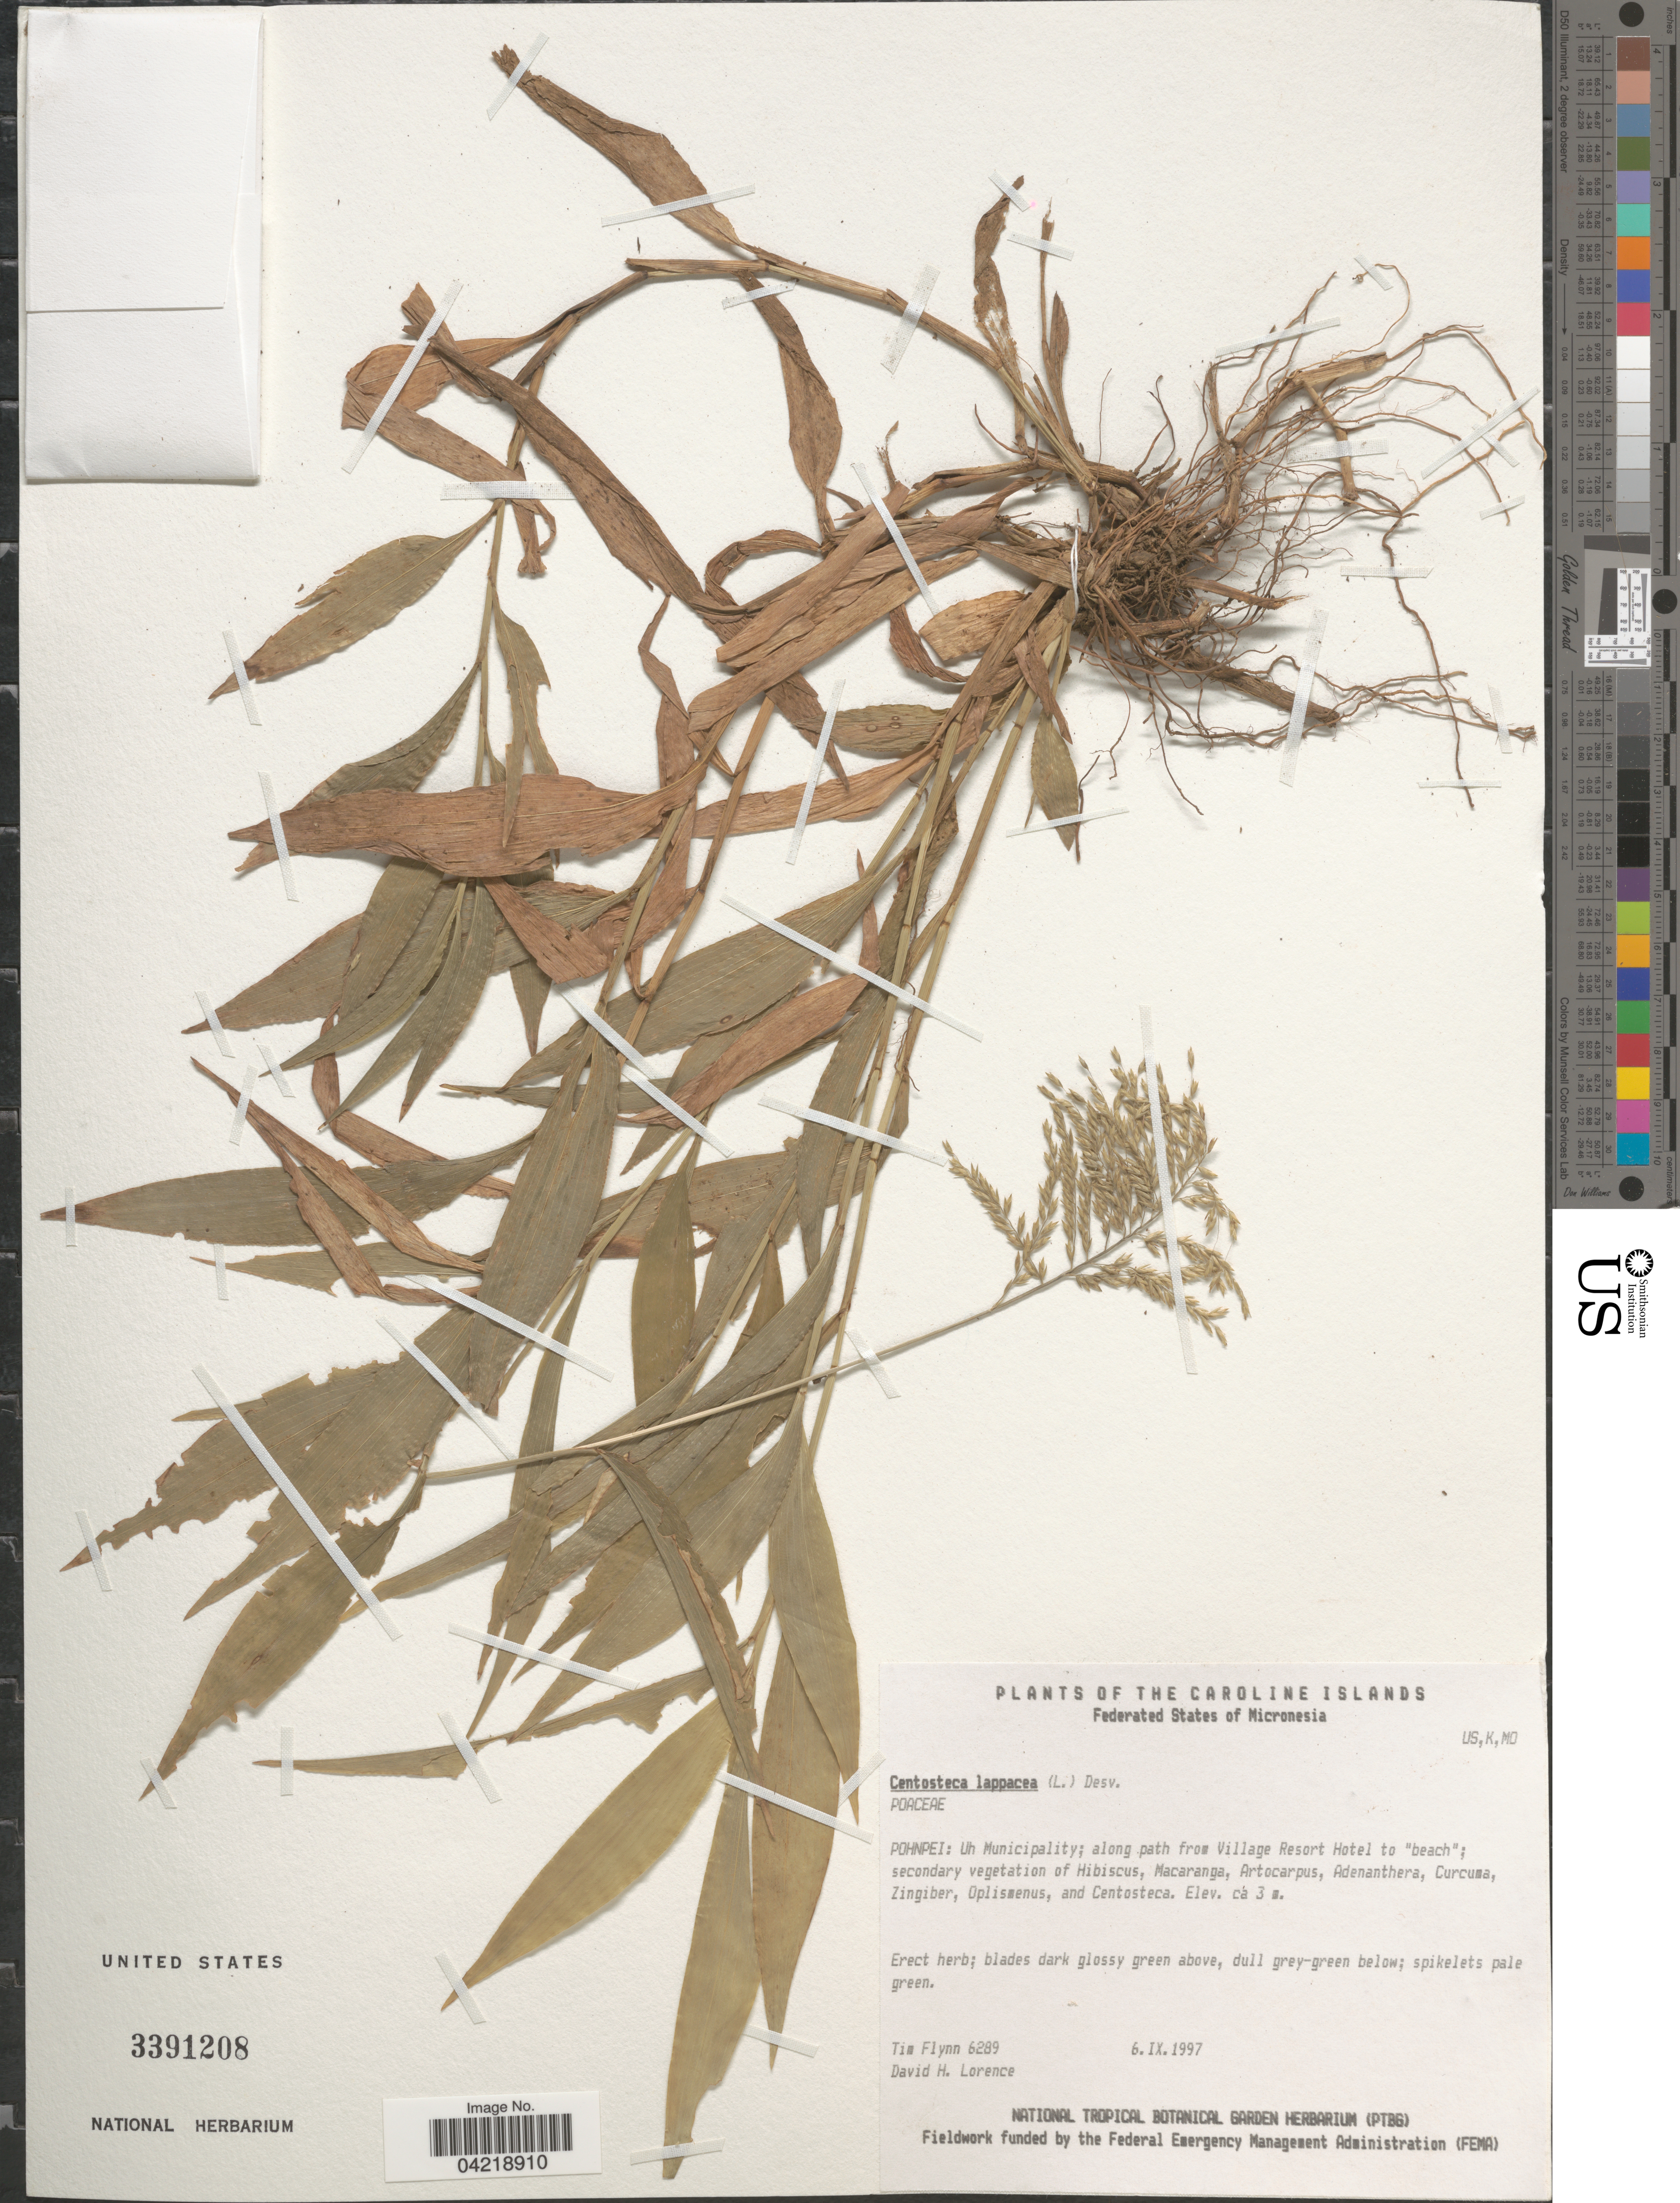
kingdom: Plantae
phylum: Tracheophyta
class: Liliopsida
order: Poales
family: Poaceae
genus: Centotheca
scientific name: Centotheca lappacea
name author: (L.) Desv.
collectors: T. Flynn & D. Lorence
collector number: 6289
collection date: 1997-09-06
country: Micronesia, Federated States of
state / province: Pohnpei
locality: Caroline Islands. Uh Municipality; along path from Village Resort Hotel to "beach".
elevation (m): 3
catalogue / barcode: US 3391208